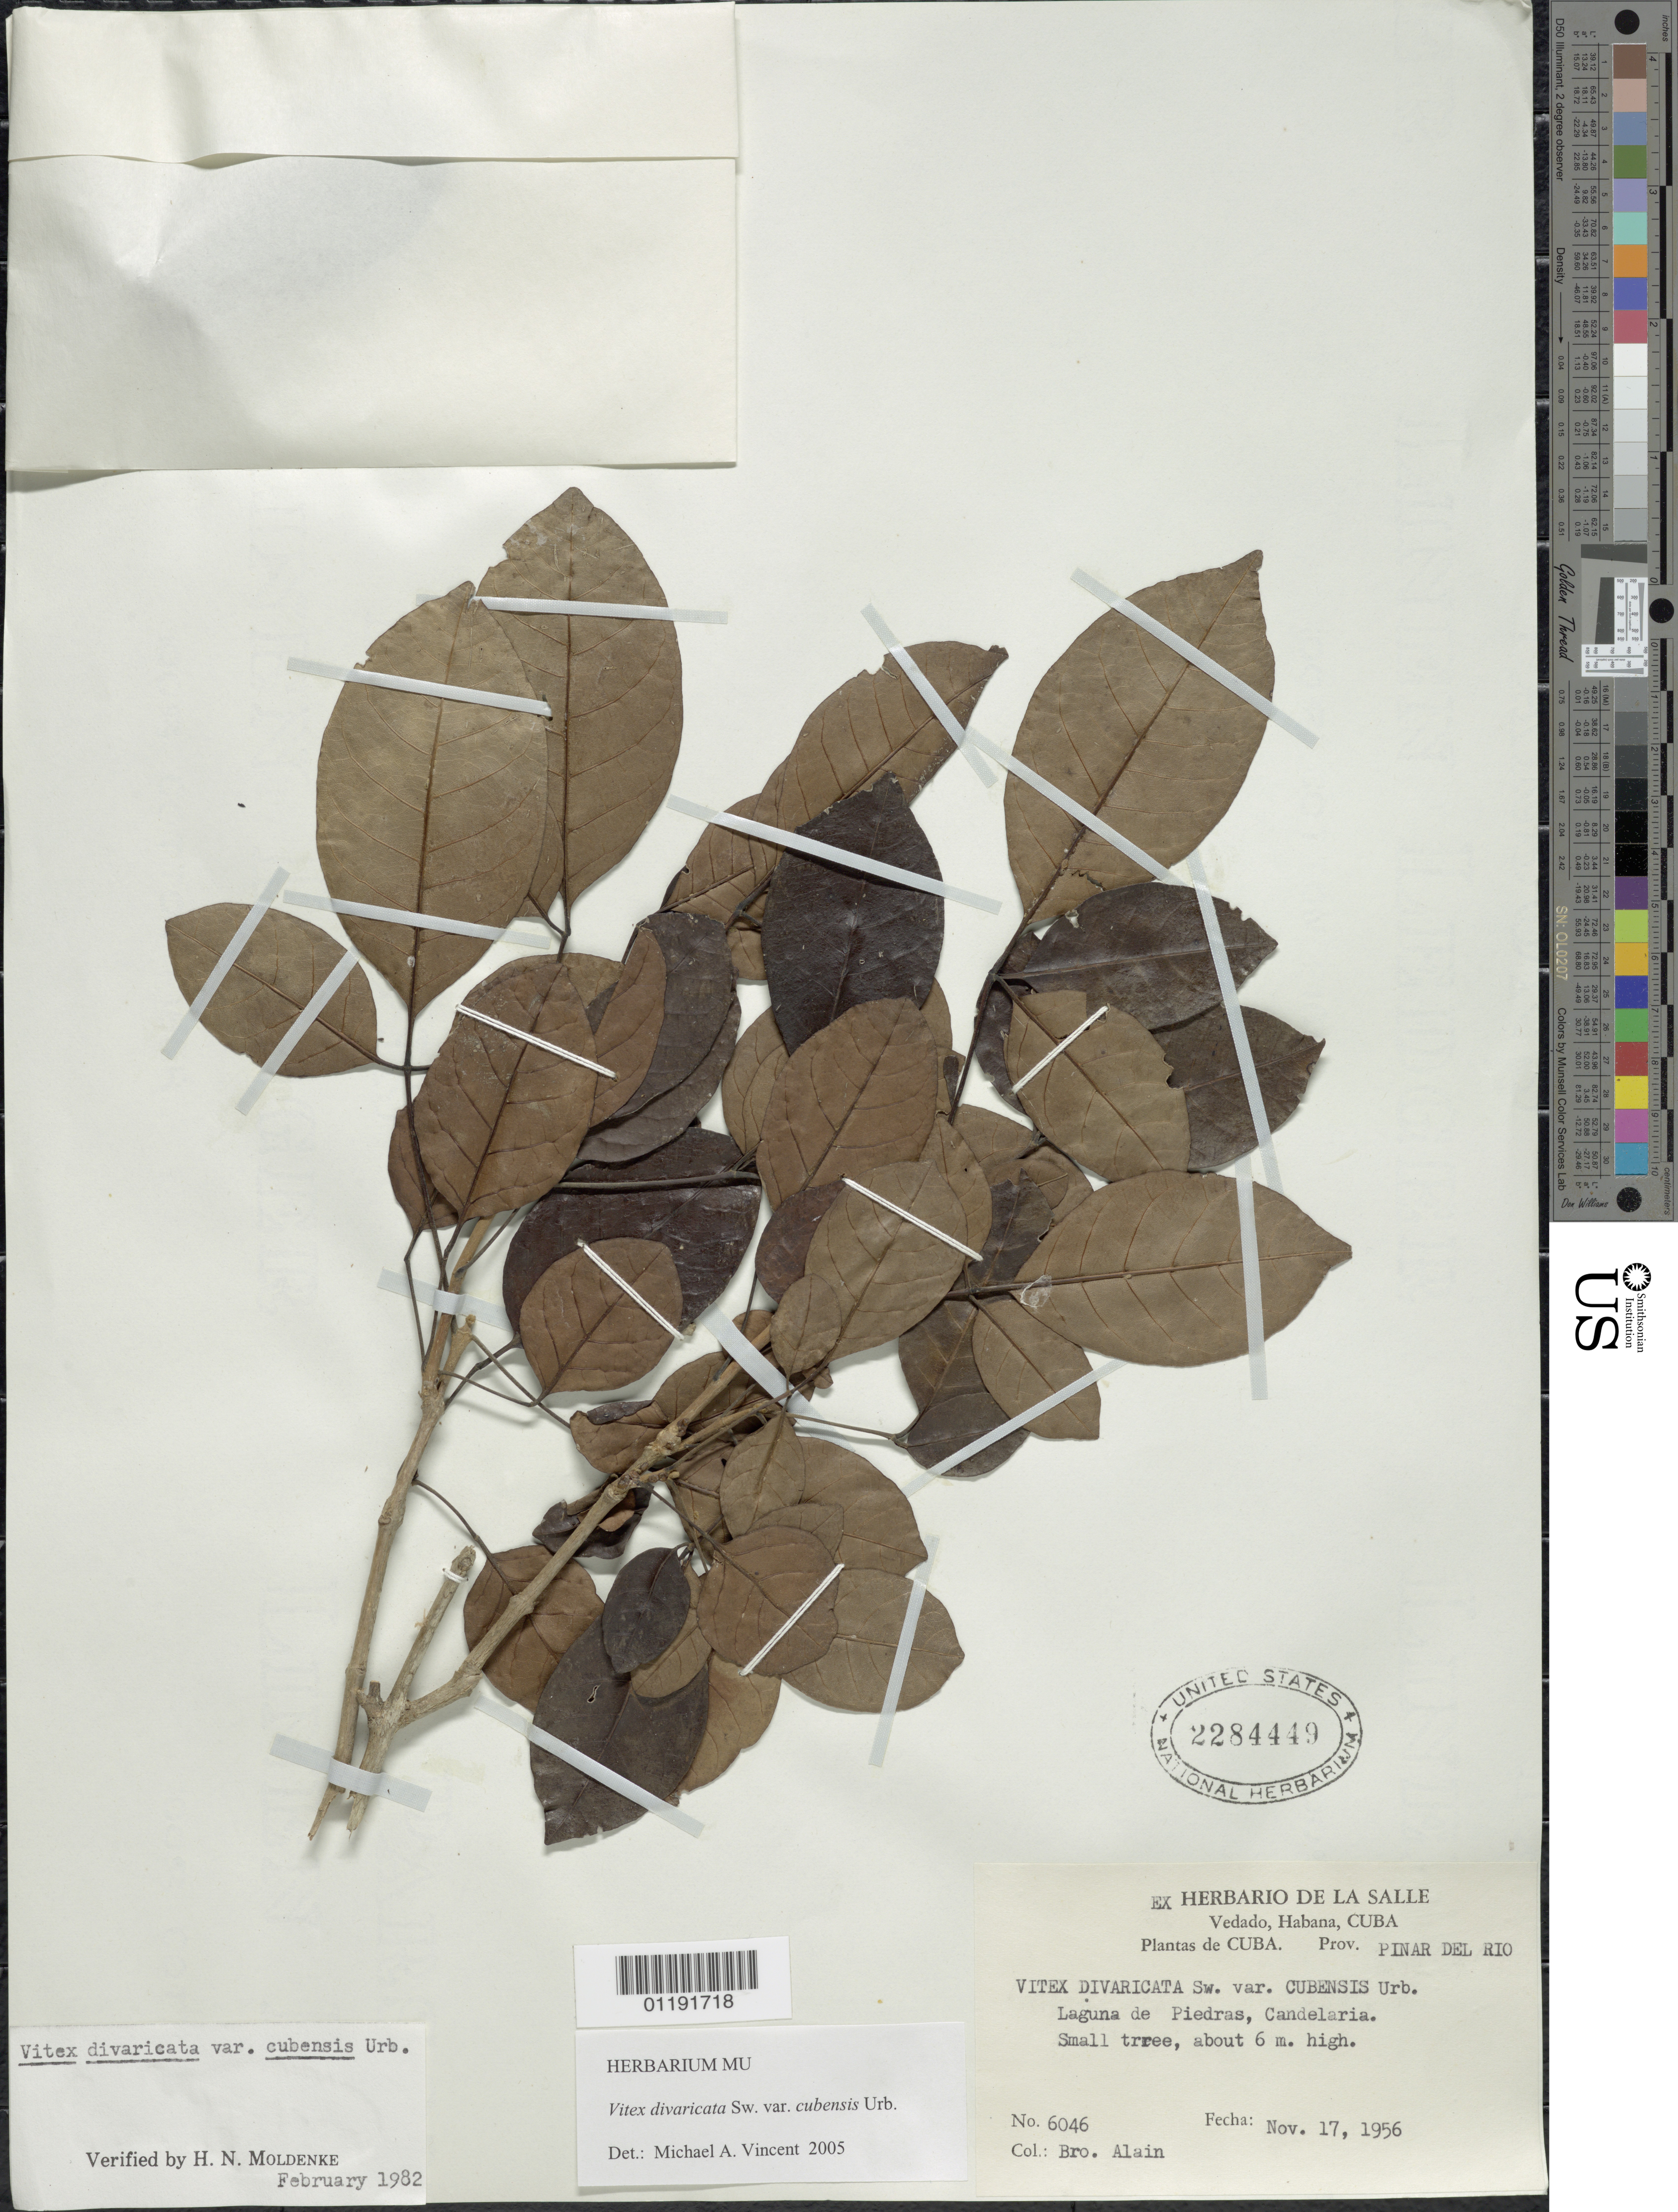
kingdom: Plantae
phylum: Tracheophyta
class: Magnoliopsida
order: Lamiales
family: Lamiaceae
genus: Vitex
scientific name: Vitex divaricata var. cubensis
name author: Urb.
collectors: A. H. Liogier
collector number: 6046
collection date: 1956-11-17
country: Cuba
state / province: Pinar del Rio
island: Cuba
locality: Candelaria, Laguna de Piedras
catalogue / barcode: US 2284449